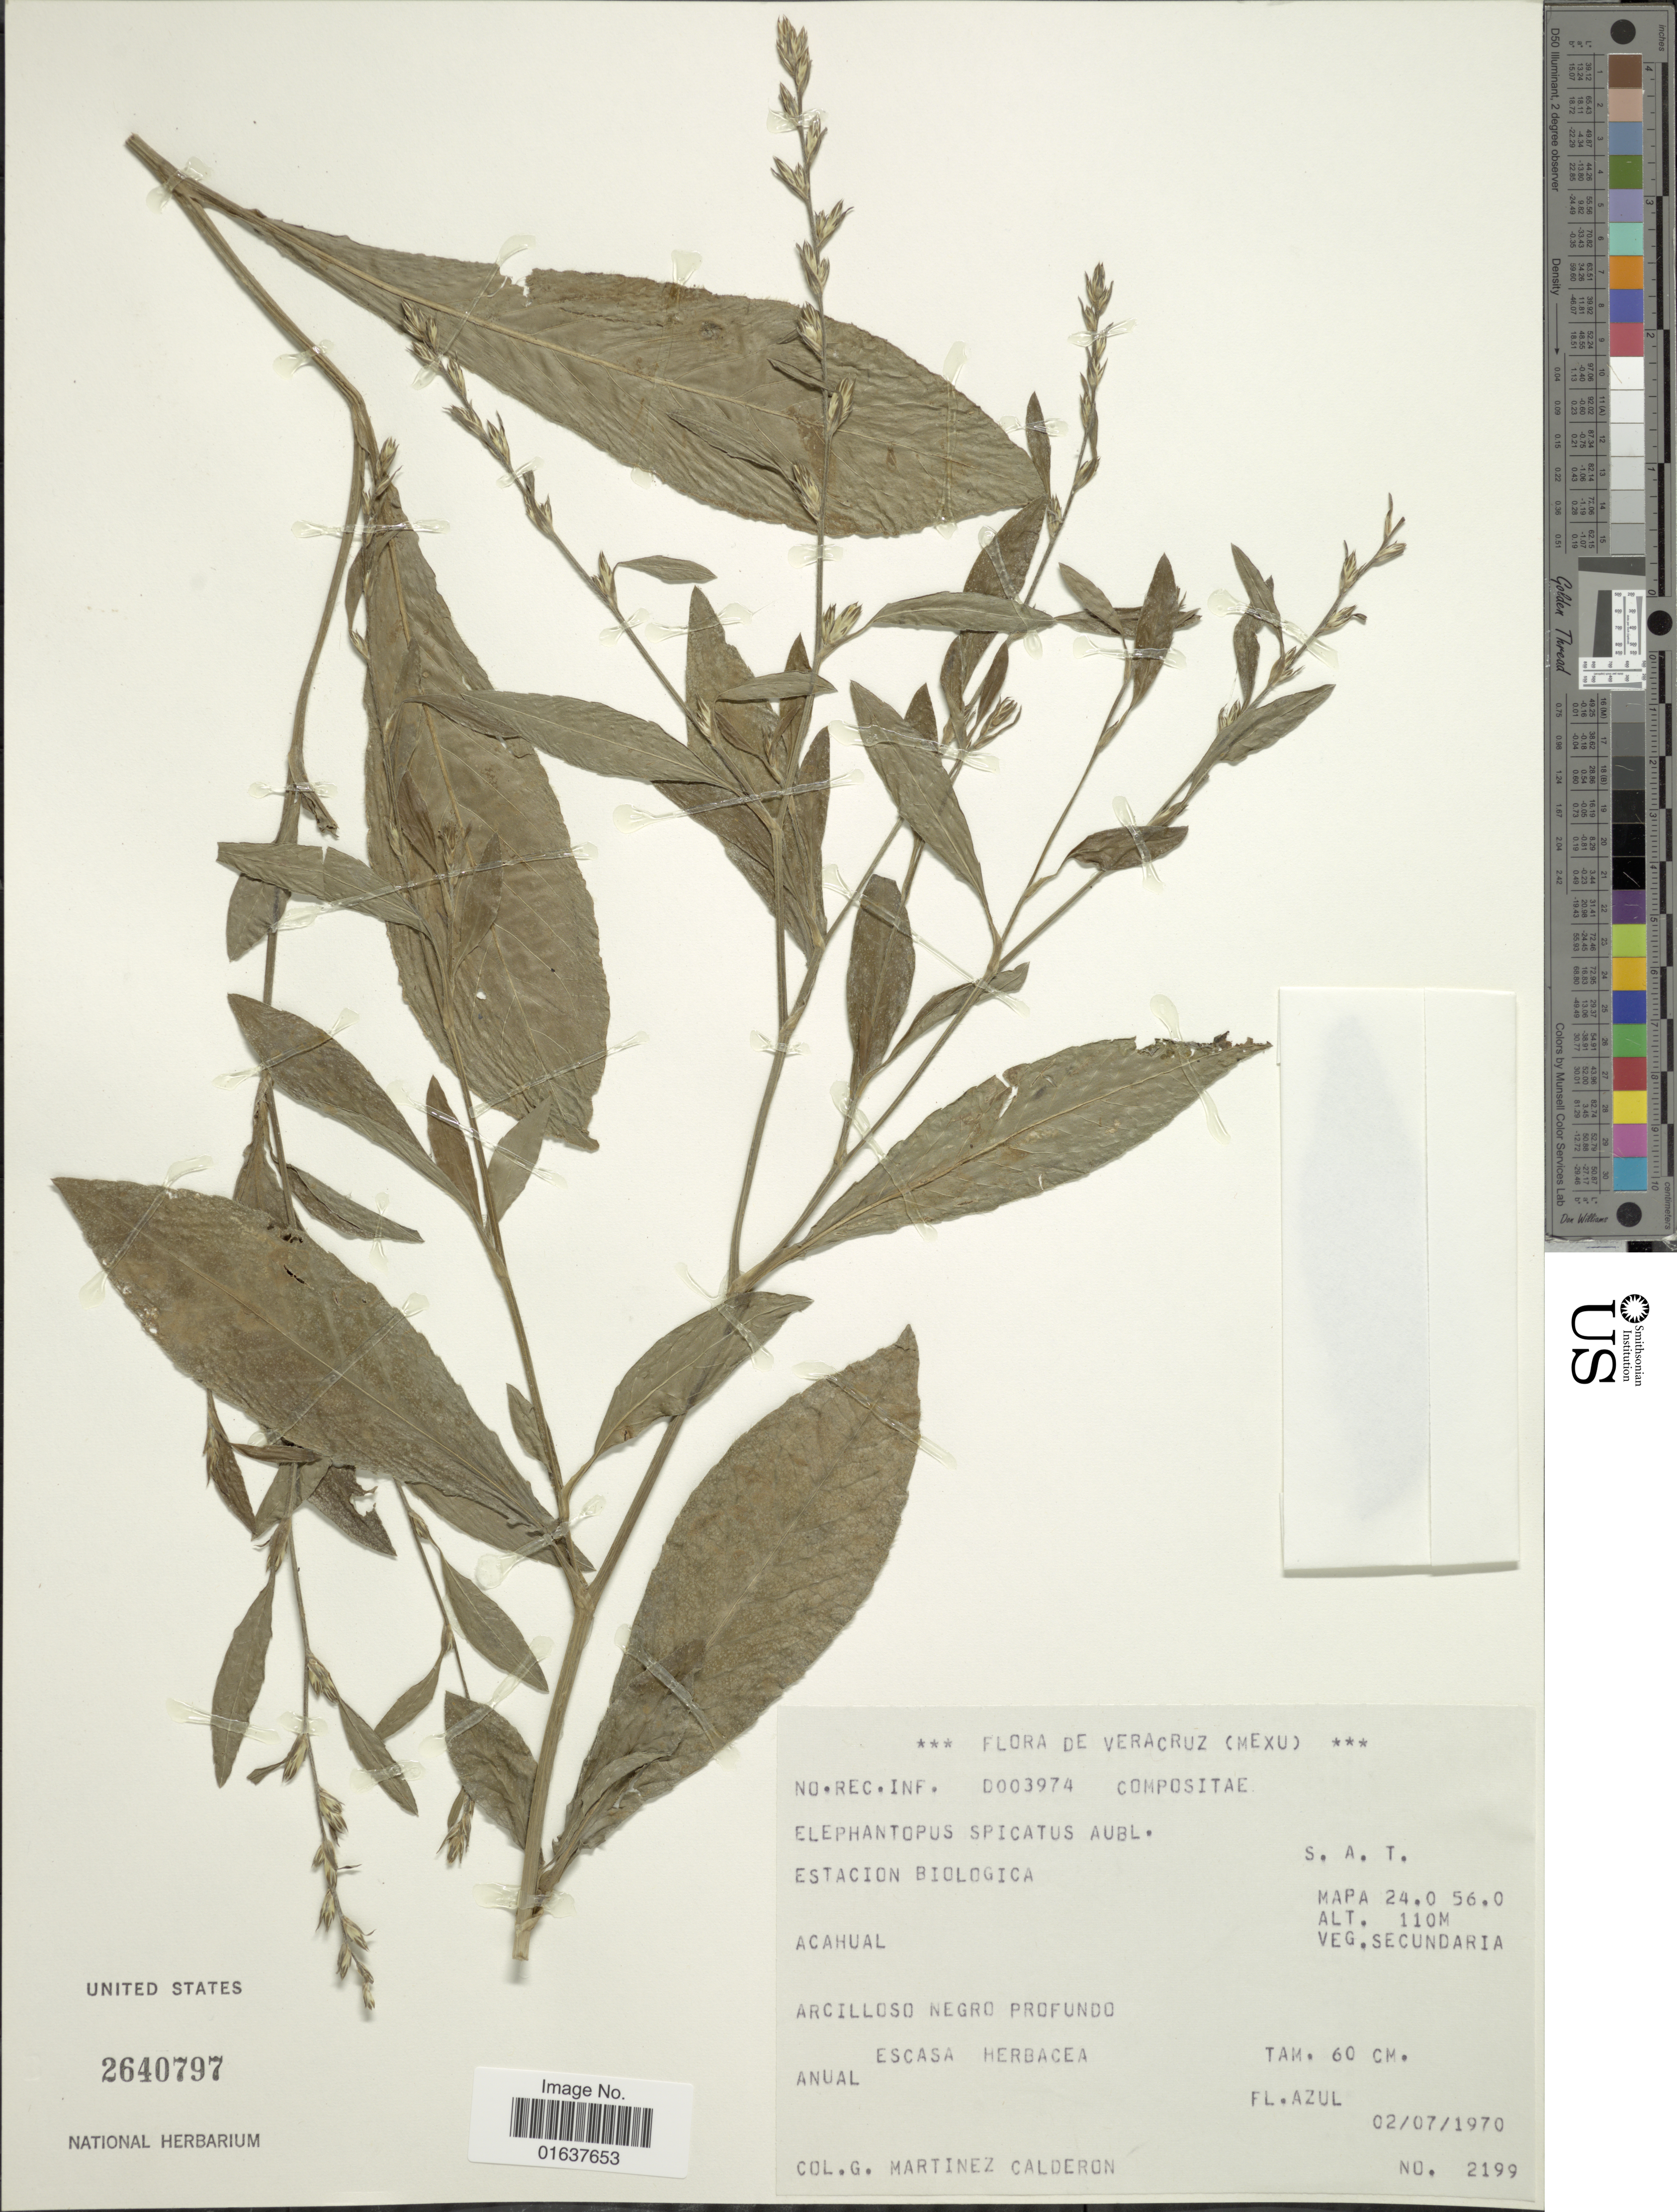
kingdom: Plantae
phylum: Tracheophyta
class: Magnoliopsida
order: Asterales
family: Asteraceae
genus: Pseudelephantopus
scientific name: Pseudelephantopus spicatus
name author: (Juss. ex Aubl.) C.F. Baker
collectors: G. Martínez Calderón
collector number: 2199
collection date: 1970-07-02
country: Mexico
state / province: Veracruz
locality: Veracruz. Estacion Biologica, Acahual, Mapa 24.0 56.0, Arcilloso Negro Profundo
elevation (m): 110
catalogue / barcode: US 2640797